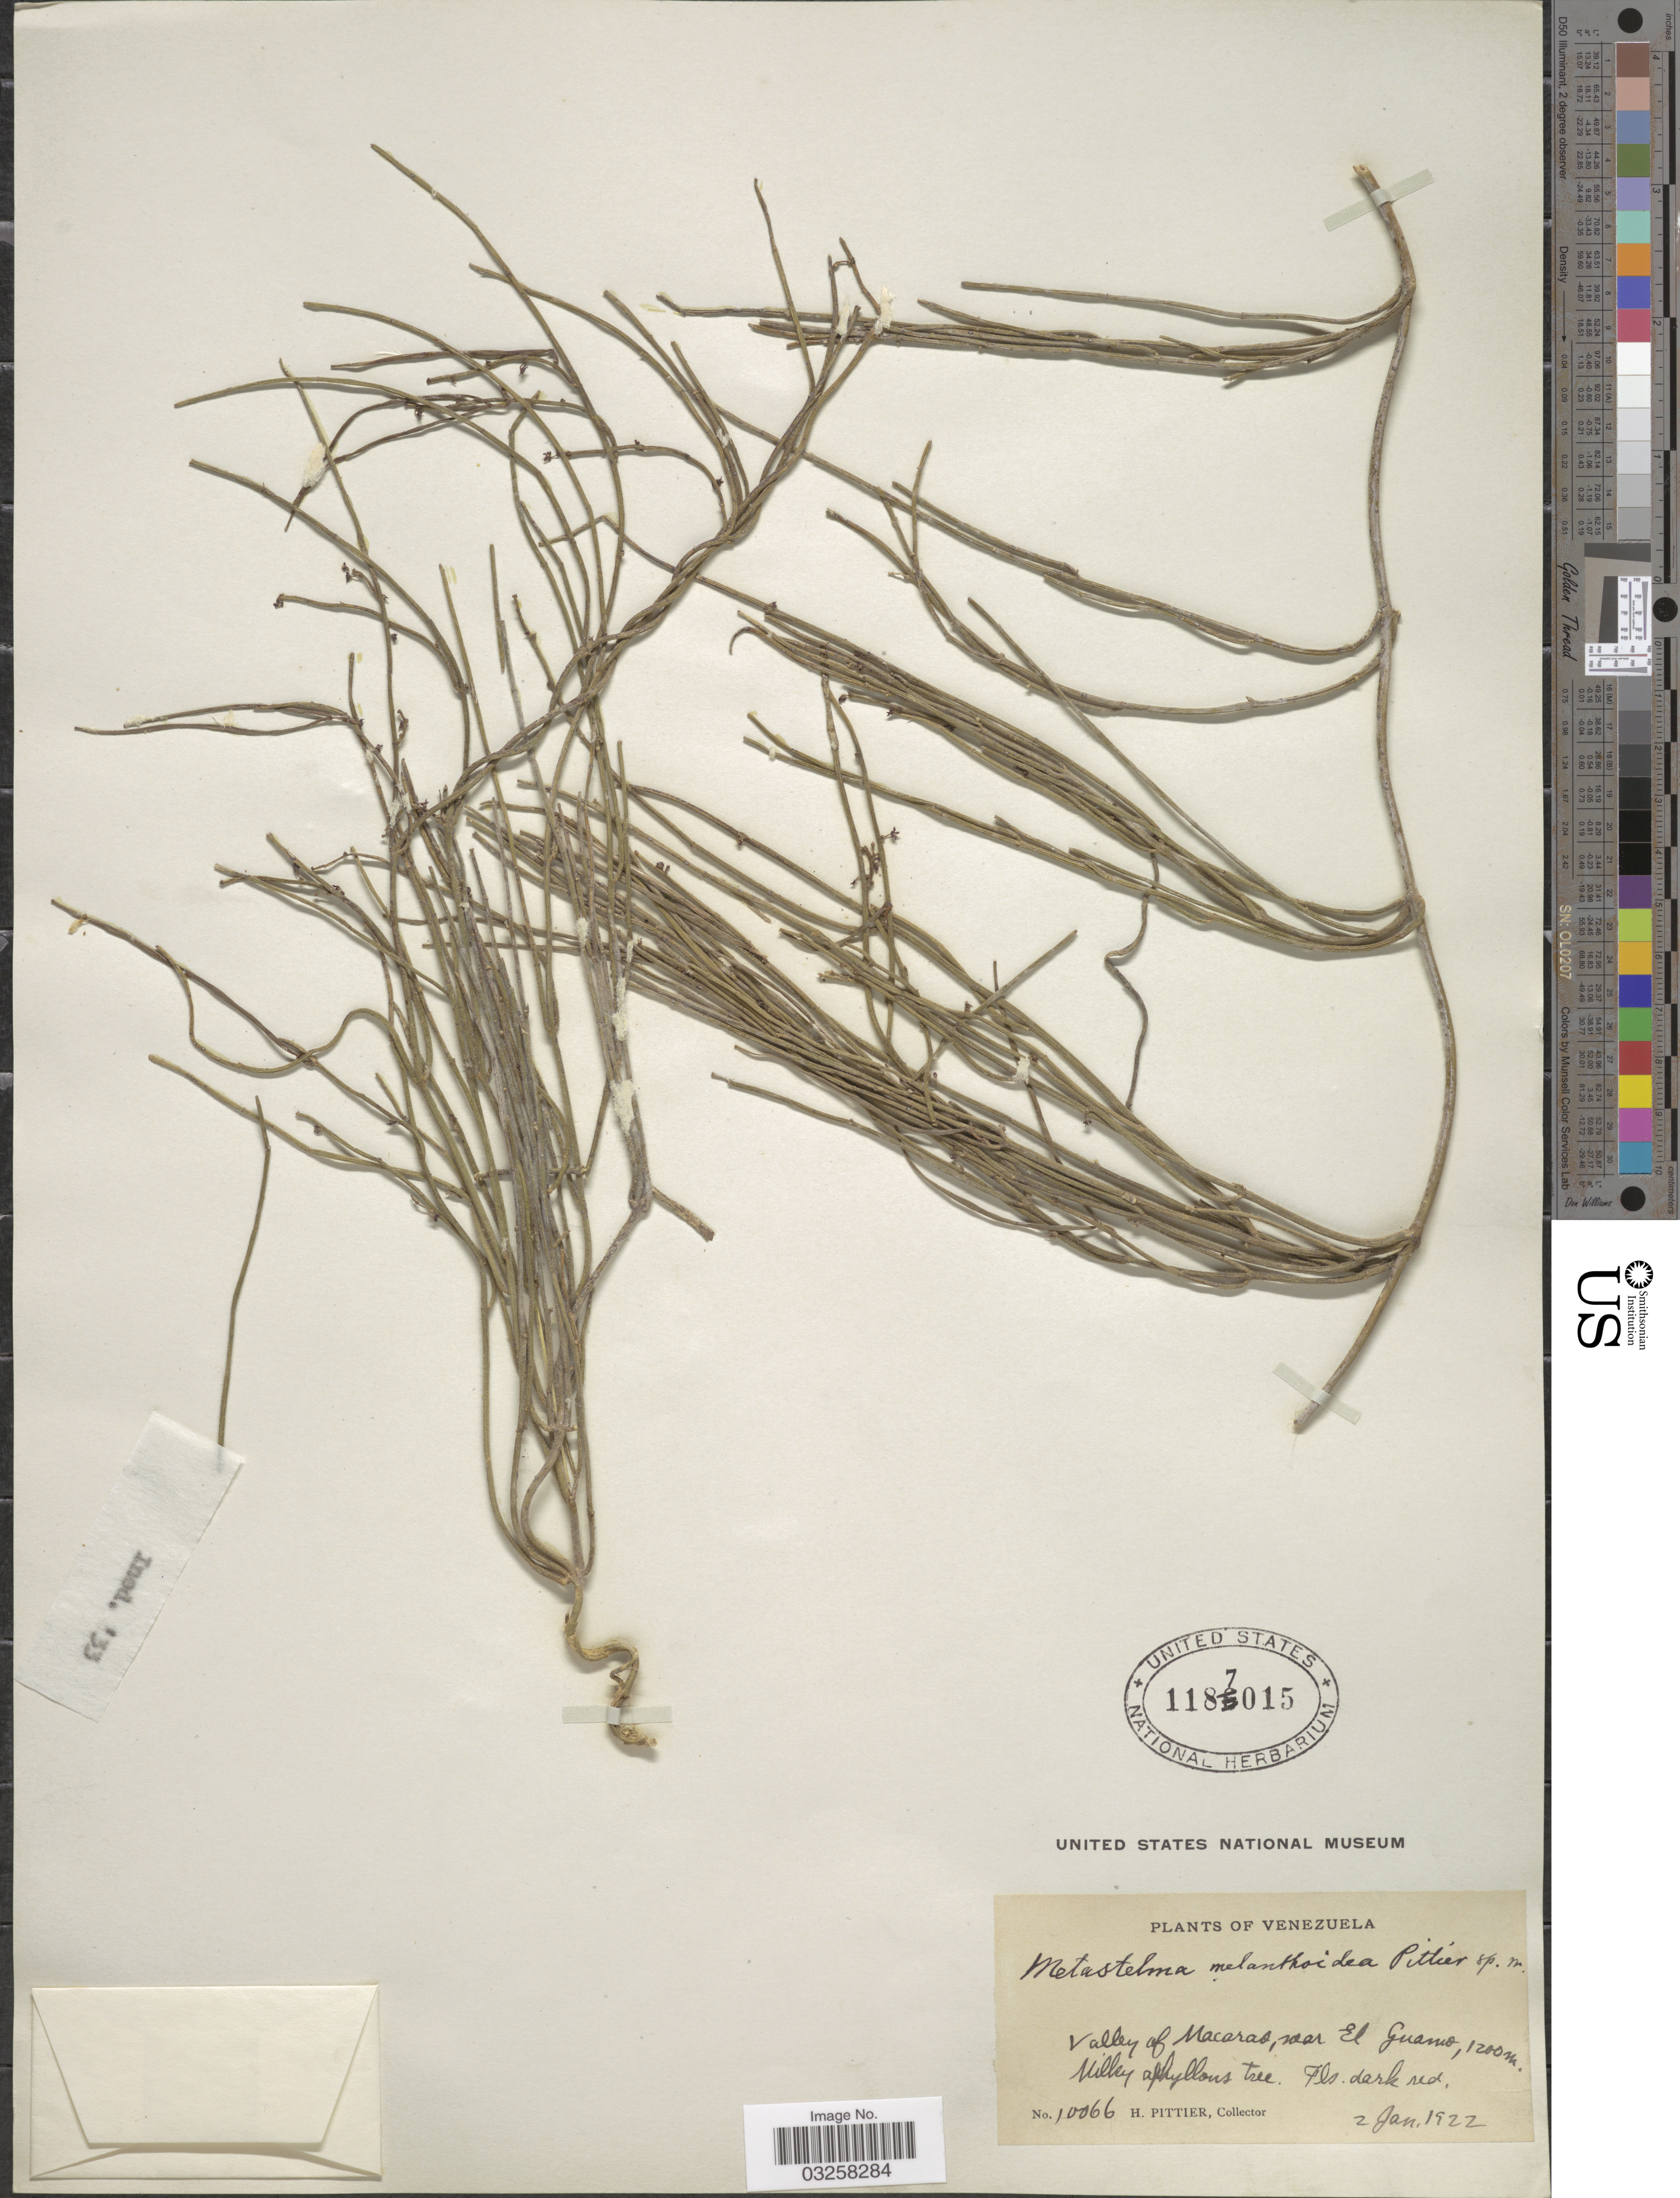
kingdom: Plantae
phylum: Tracheophyta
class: Magnoliopsida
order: Gentianales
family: Apocynaceae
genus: Metastelma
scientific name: Metastelma melanthoidea Pittier sp. nov. ined.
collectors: H. F. Pittier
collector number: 10066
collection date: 1922-01-02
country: Venezuela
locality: Valley of Maracas, near El Guamo.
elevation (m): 1200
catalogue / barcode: US 1187015